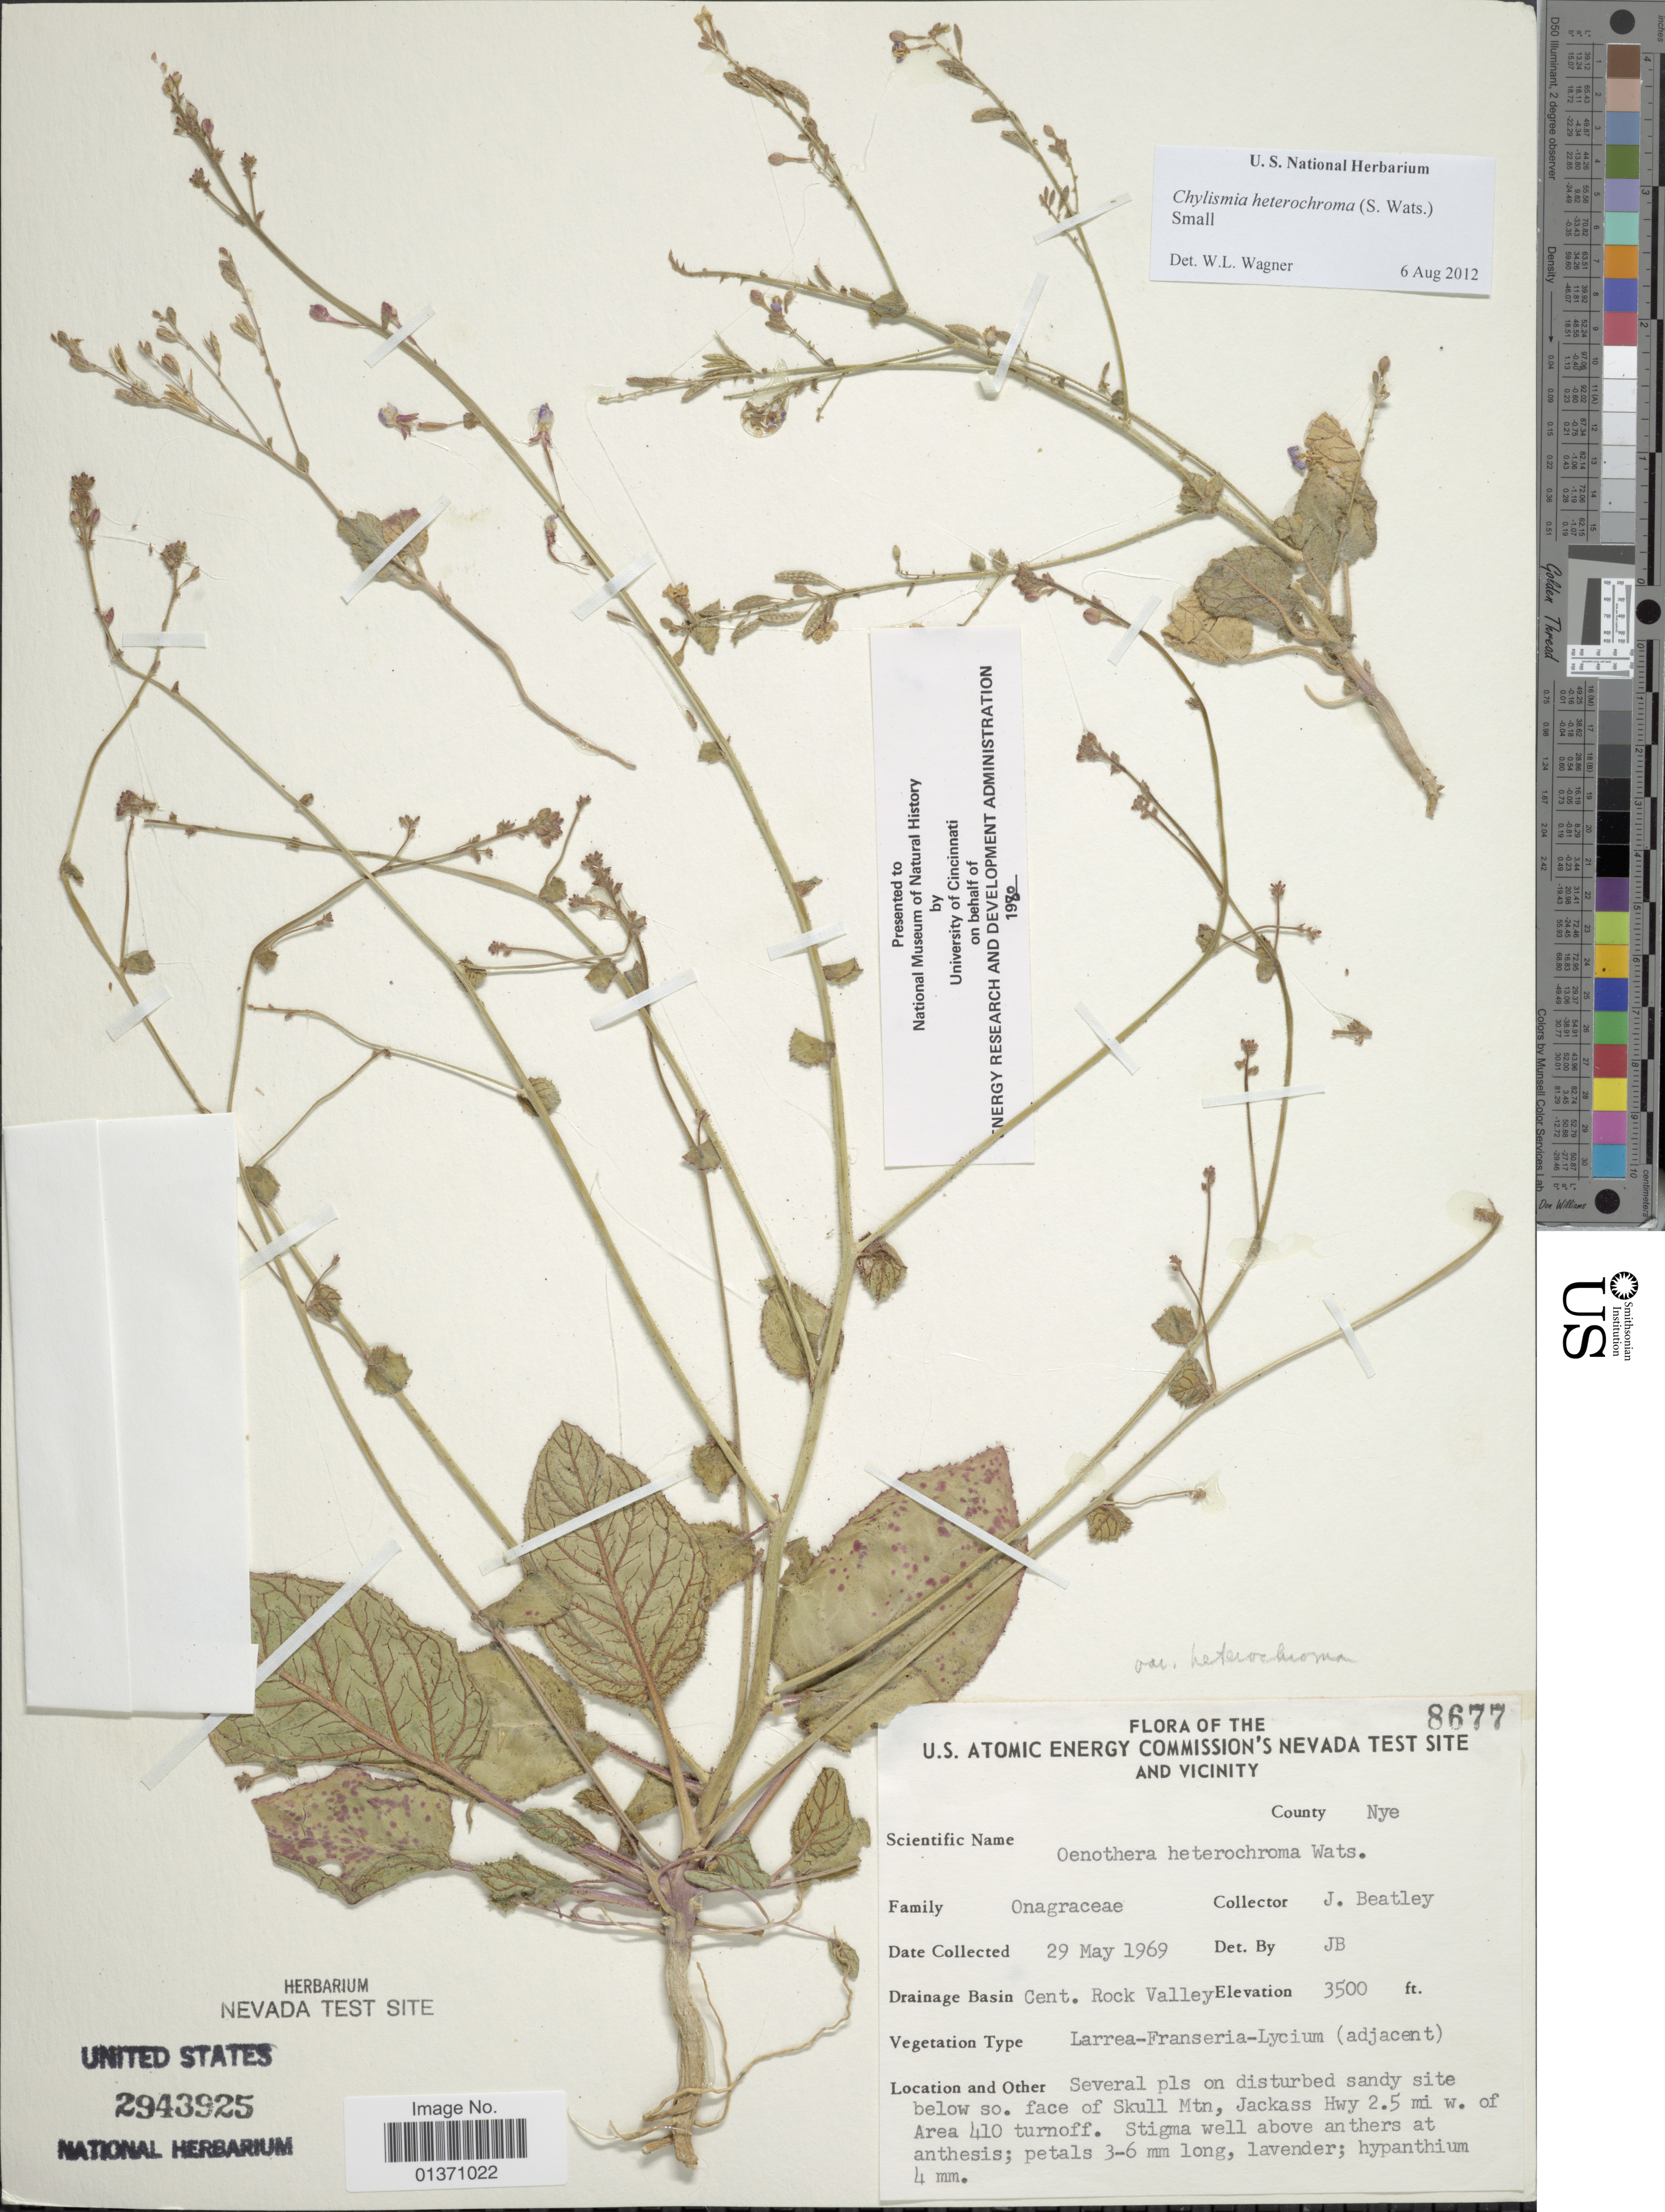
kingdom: Plantae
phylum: Tracheophyta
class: Magnoliopsida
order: Myrtales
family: Onagraceae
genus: Chylismia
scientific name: Chylismia heterochroma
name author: (S. Watson) Small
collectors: J. C. Beatley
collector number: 8677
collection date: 1969-05-29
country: United States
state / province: Nevada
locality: U. S. Atomic Energy Commission's Nevada Test Site and Vicinity, Cent. Rock Valley, sandy site below so. face of Skull Mtn, Jackass Hwy 2.5 mi w. of Area 410 turnoff, County Nye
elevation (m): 1067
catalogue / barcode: US 2943925